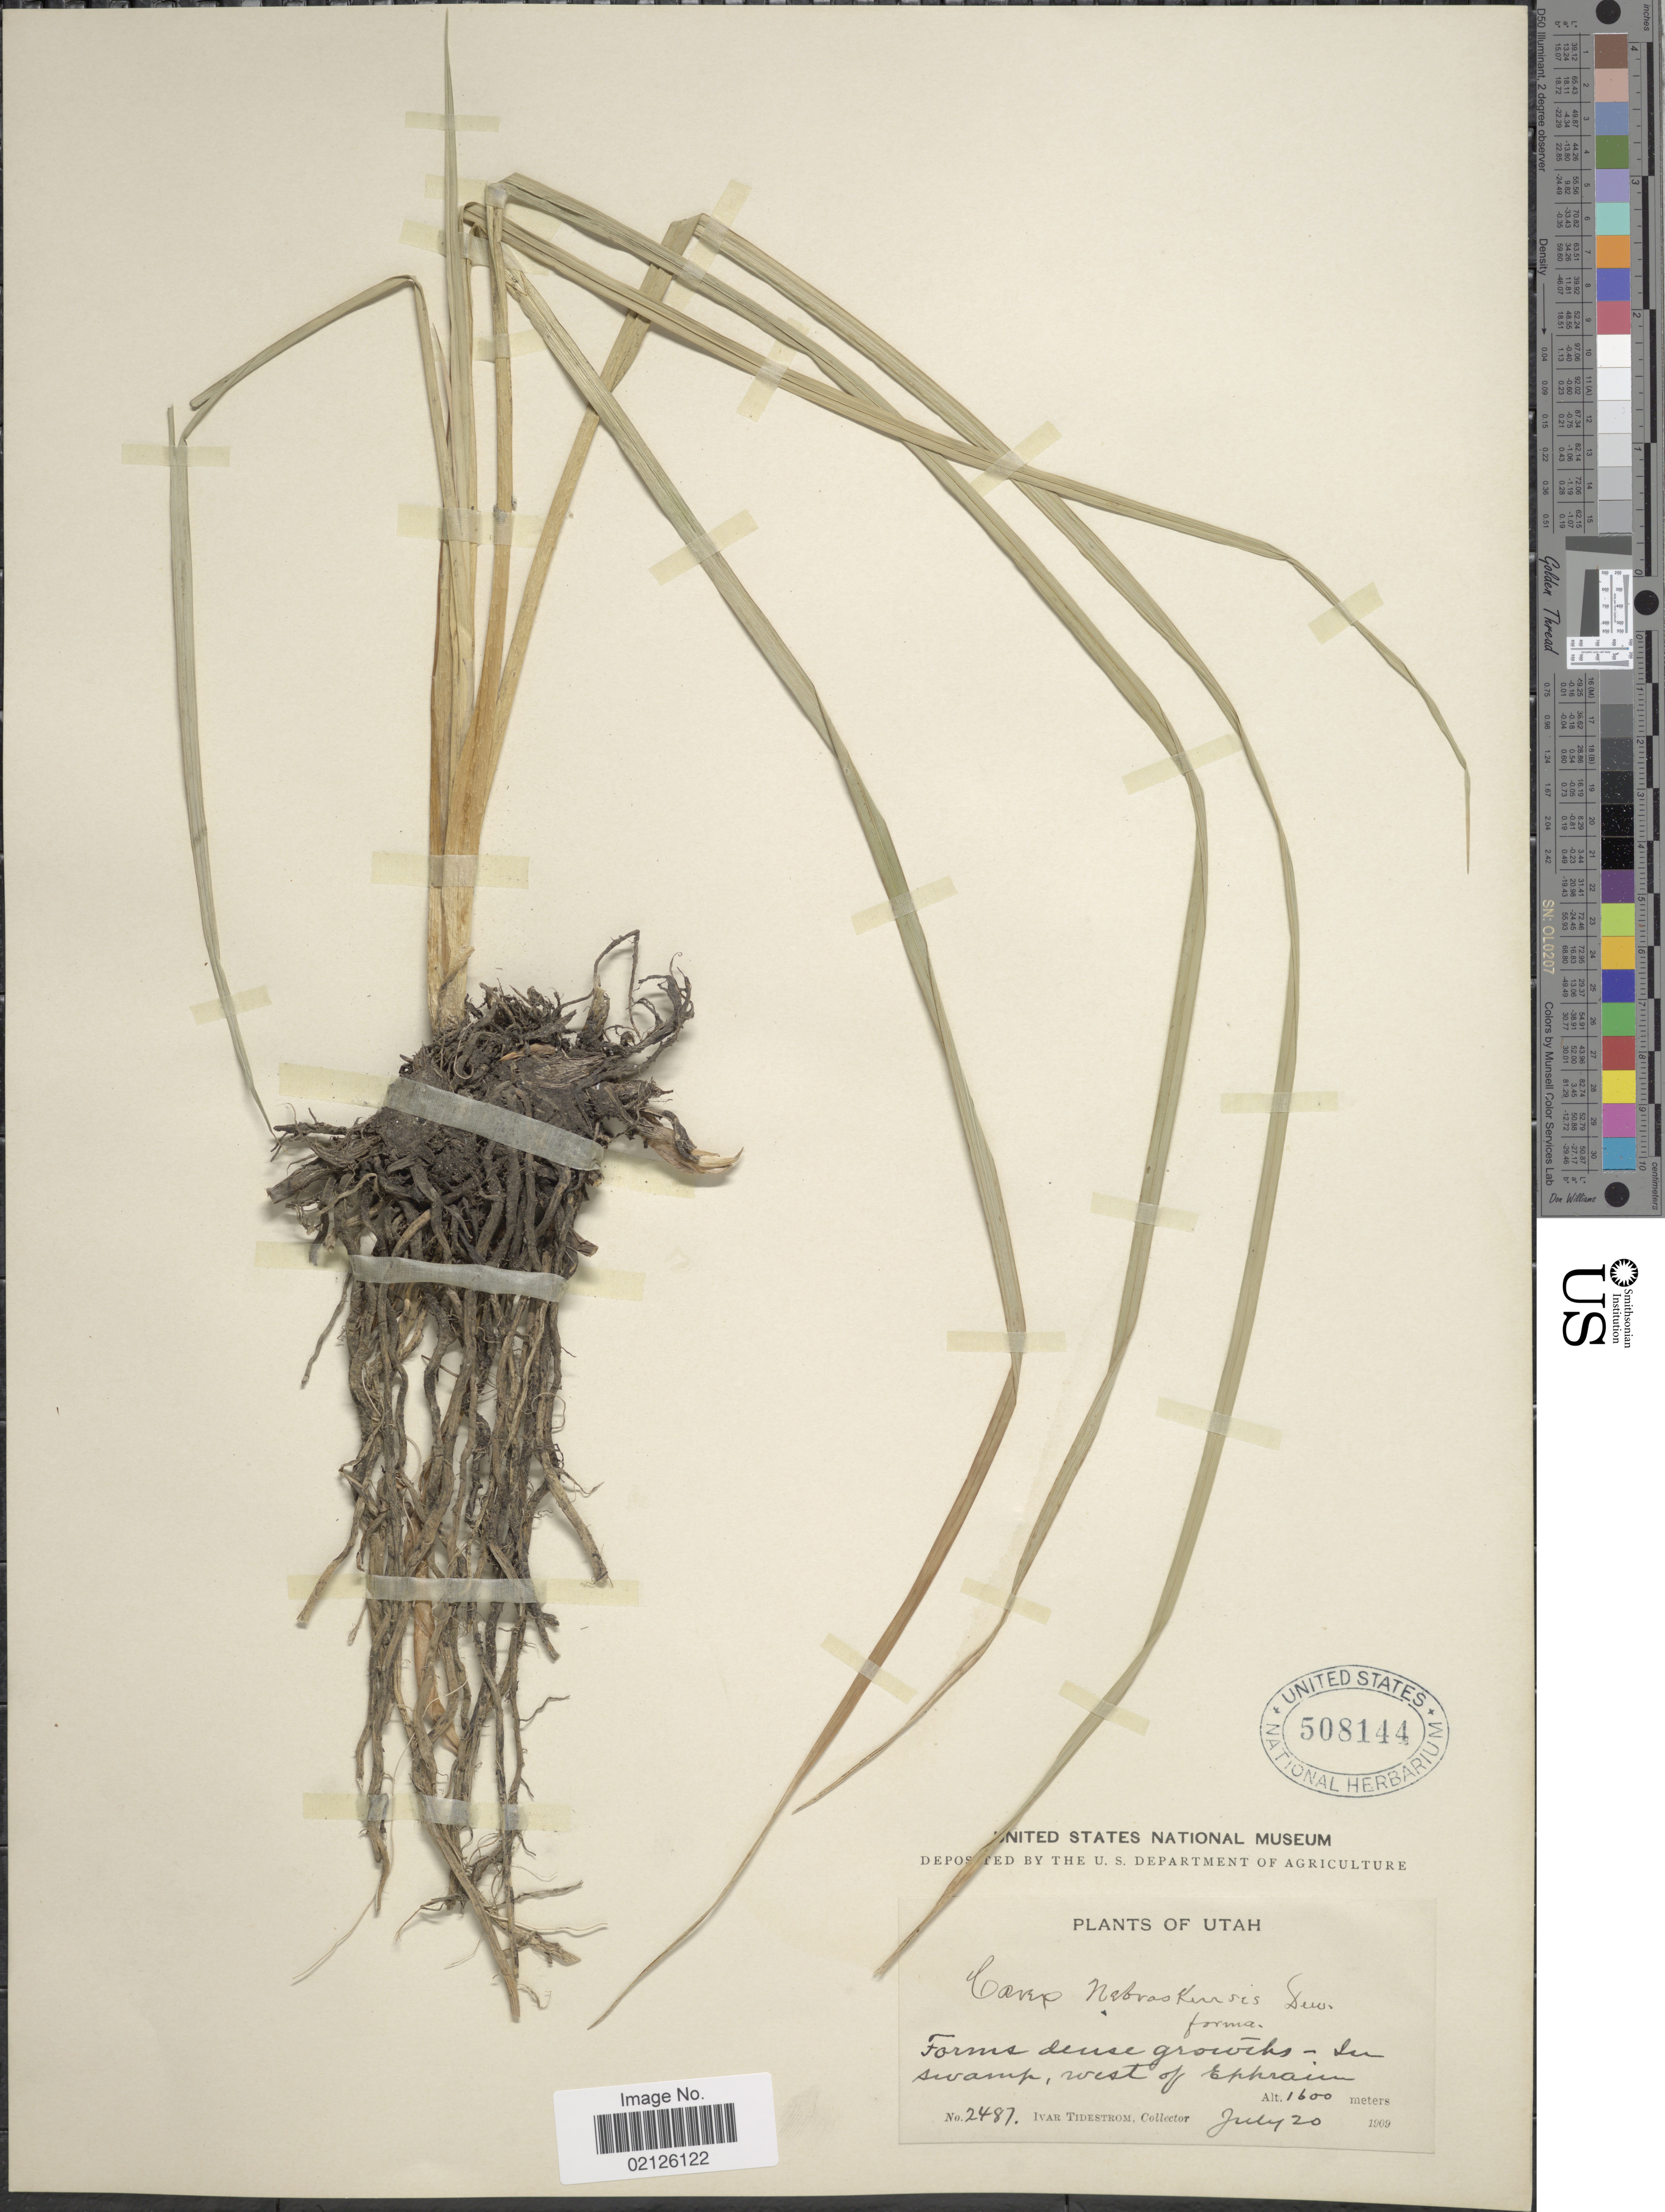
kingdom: Plantae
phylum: Tracheophyta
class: Liliopsida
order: Poales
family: Cyperaceae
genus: Carex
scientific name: Carex nebrascensis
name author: Dewey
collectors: I. F. Tidestrom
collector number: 2487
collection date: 1909-07-20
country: United States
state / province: Utah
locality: In swamp, west of Ephraim.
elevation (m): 1600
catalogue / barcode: US 508144